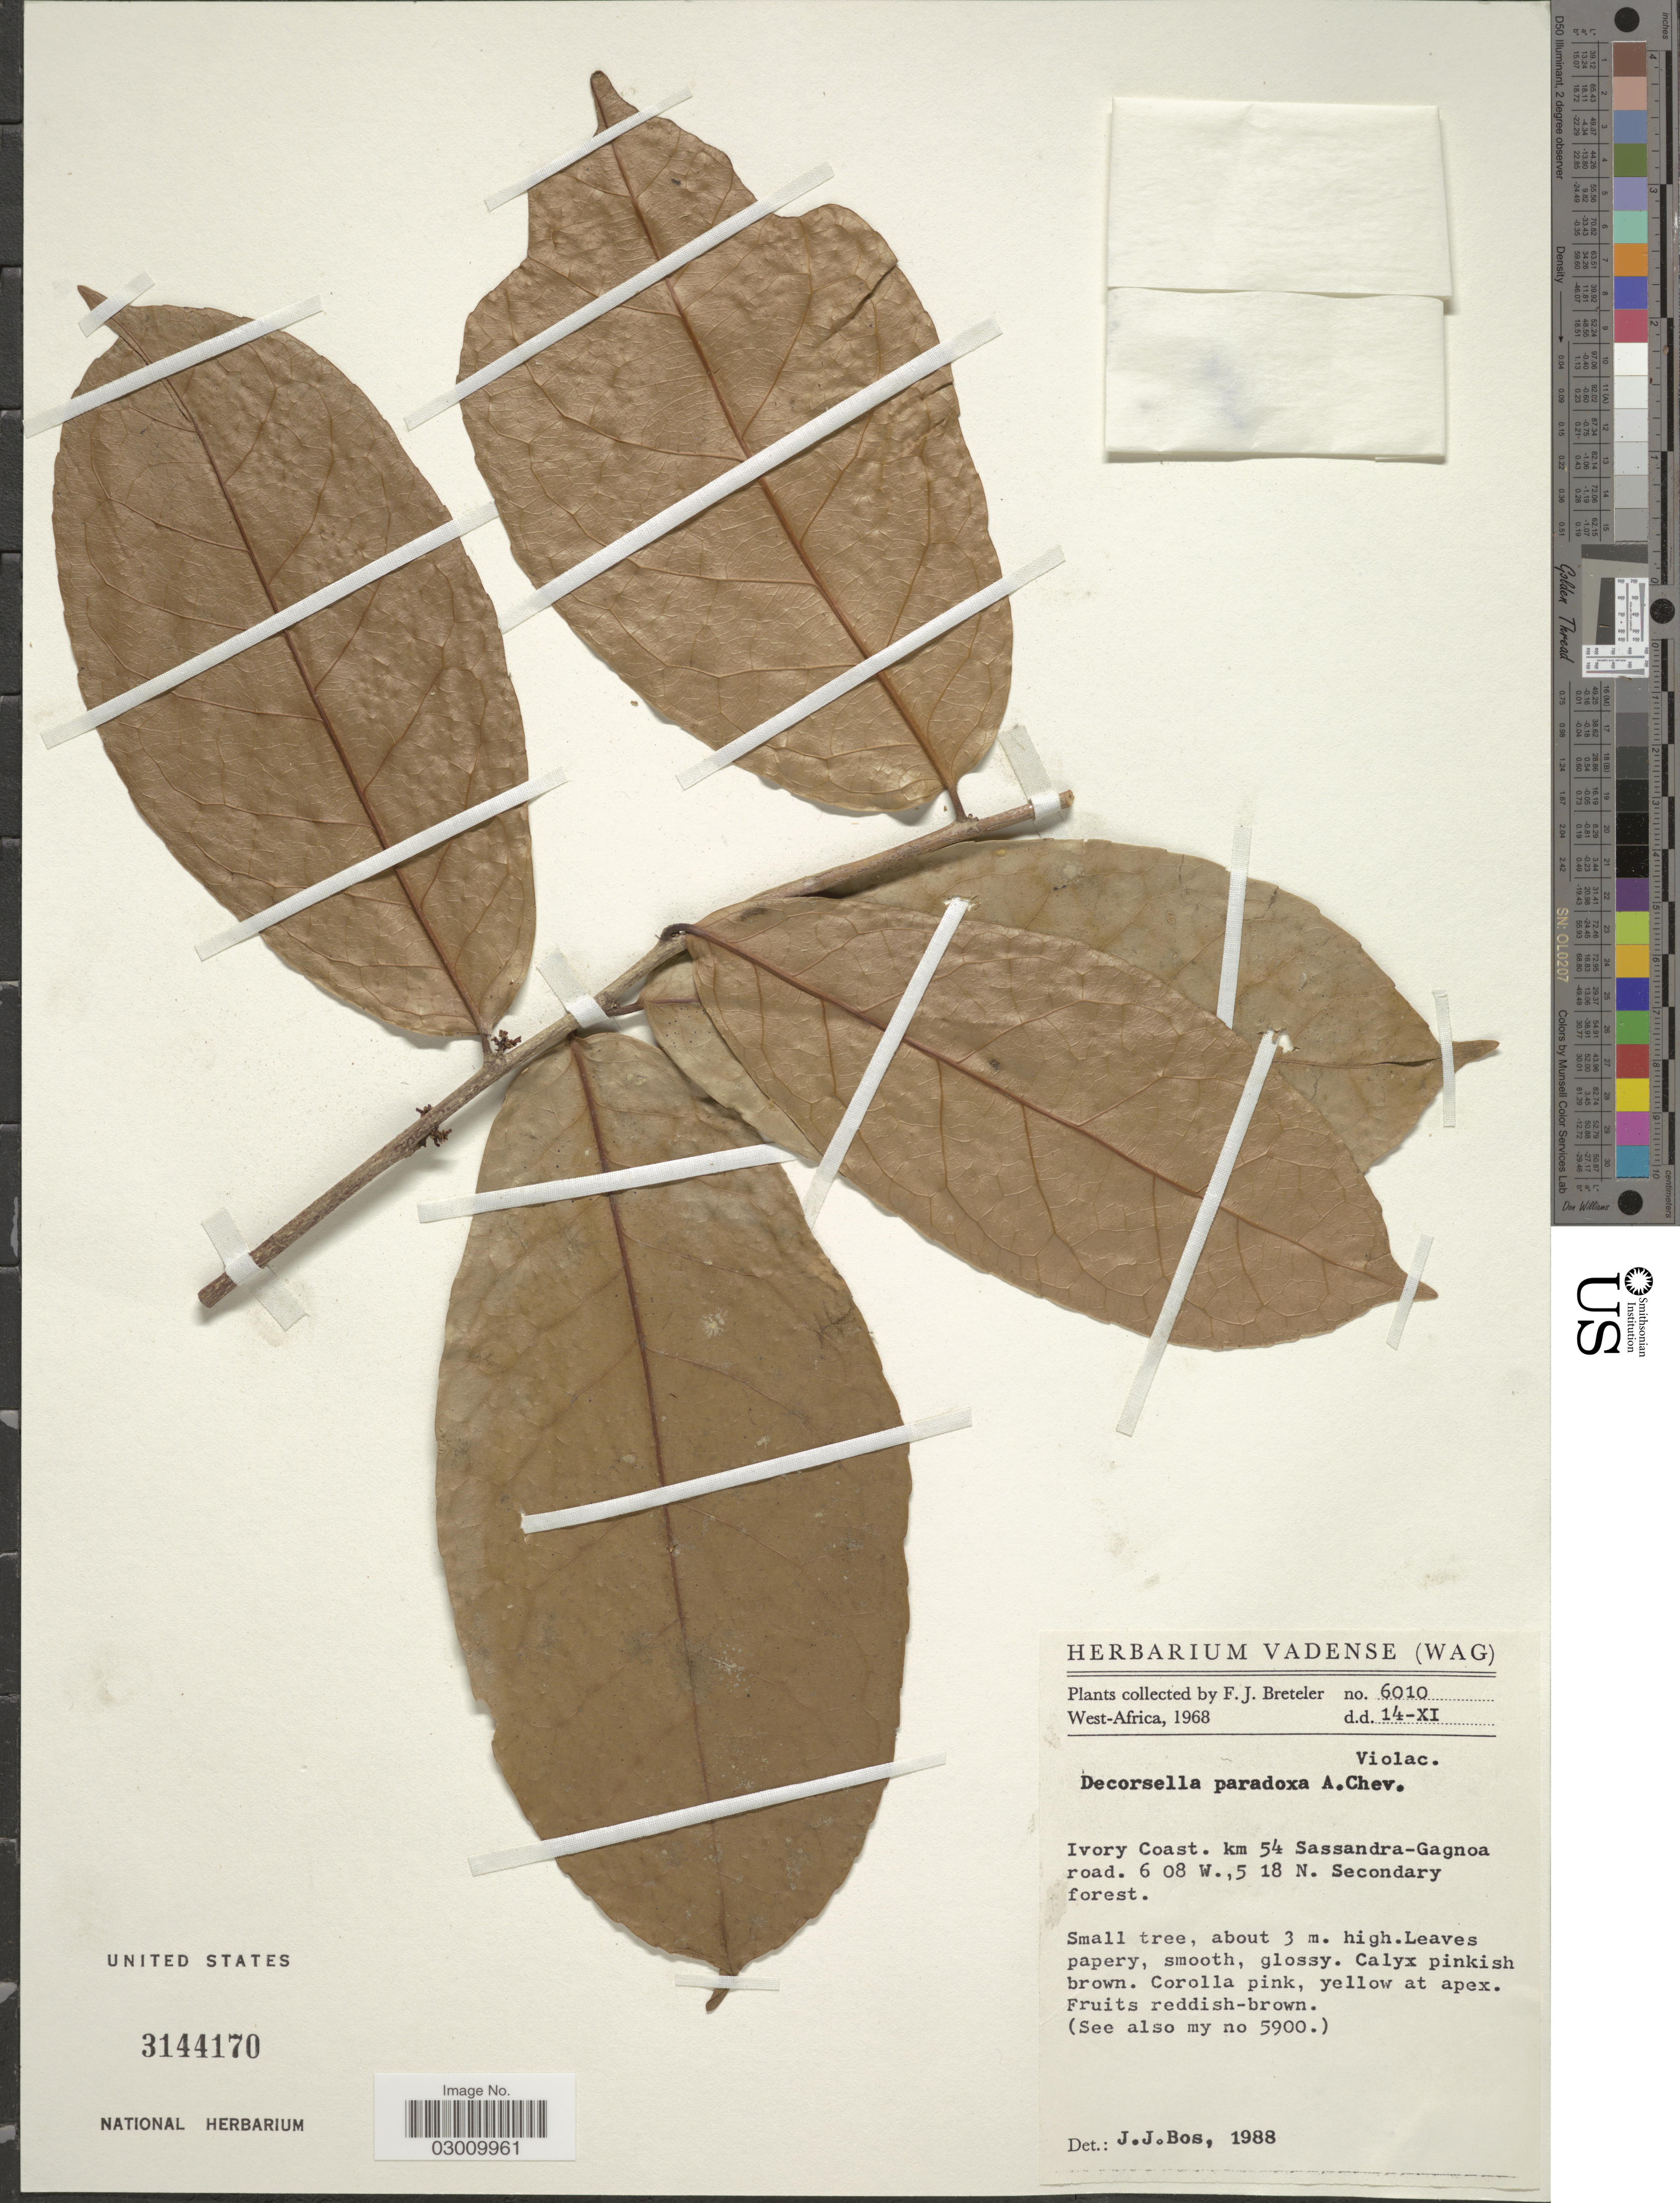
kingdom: Plantae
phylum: Tracheophyta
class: Magnoliopsida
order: Malpighiales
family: Violaceae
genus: Decorsella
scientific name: Decorsella paradoxa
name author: A. Chev.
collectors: F. J. Breteler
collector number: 6010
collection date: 1968-11-14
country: Ivory Coast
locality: West-Africa, Ivory Coast, km 54 Sassandra-Gagnoa road.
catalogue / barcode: US 3144170